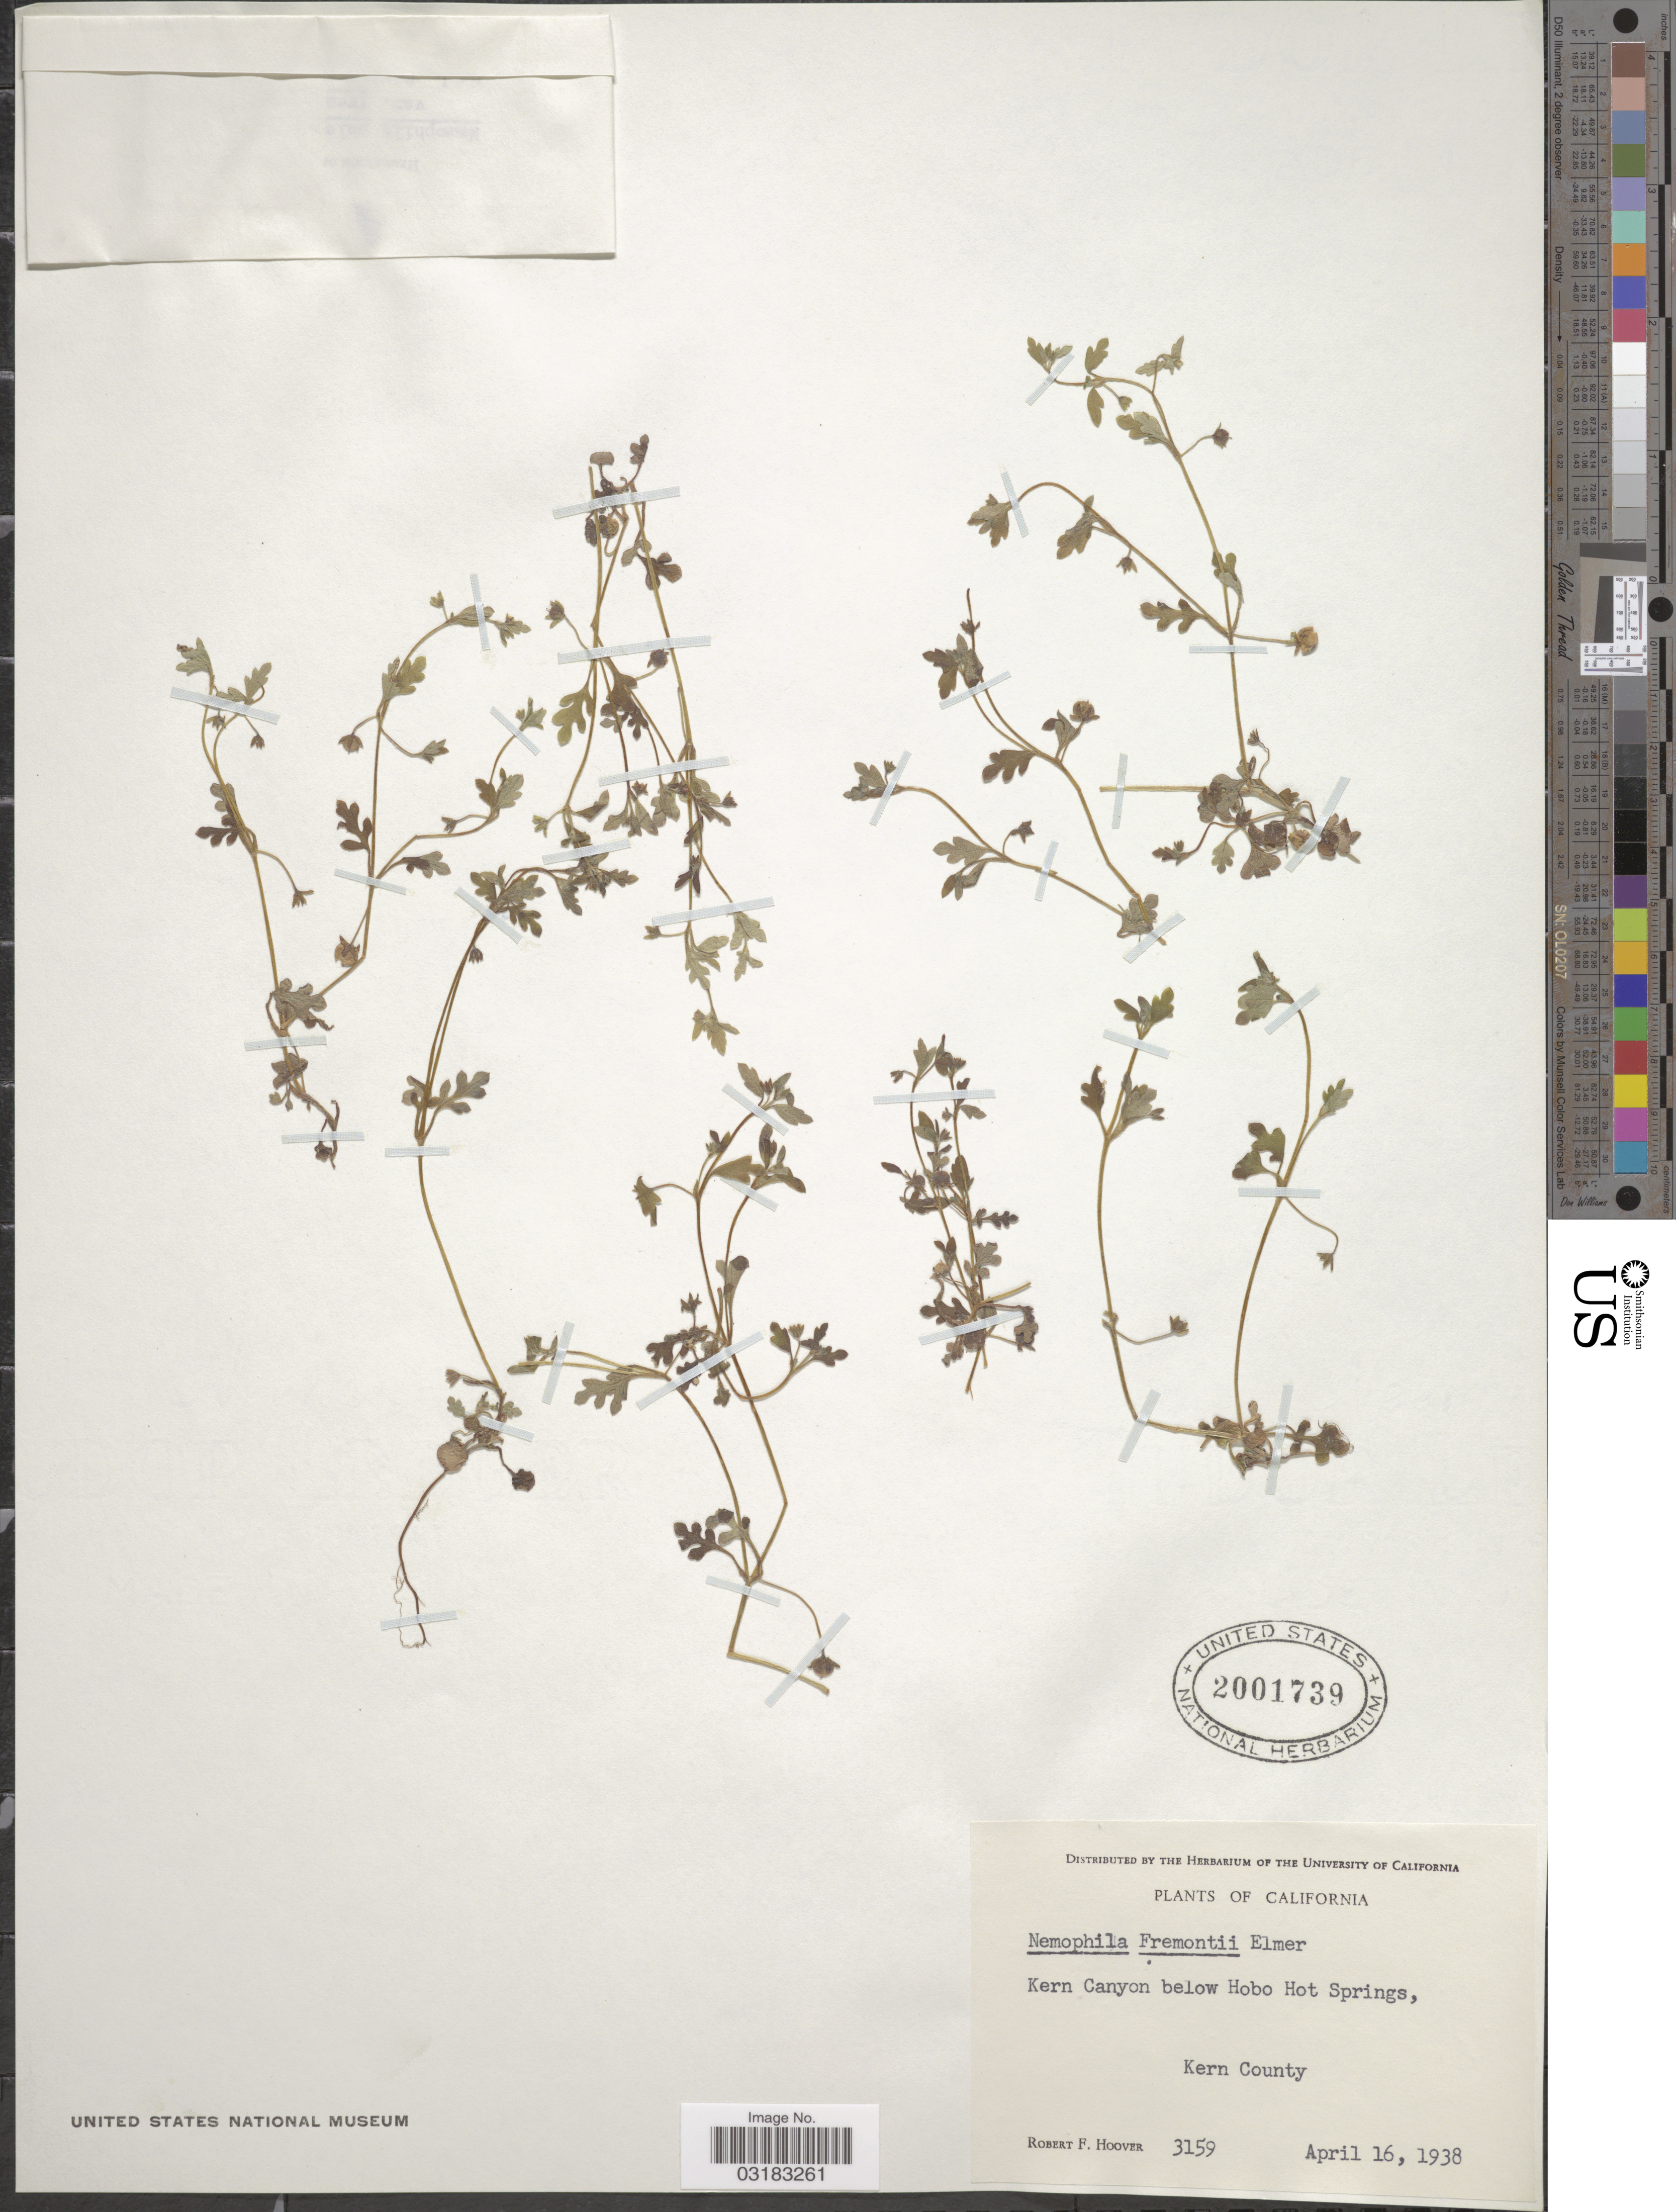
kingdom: Plantae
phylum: Tracheophyta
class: Magnoliopsida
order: Boraginales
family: Hydrophyllaceae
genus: Nemophila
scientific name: Nemophila fremontii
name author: Elmer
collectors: R. F. Hoover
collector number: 3159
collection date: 1938-04-16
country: United States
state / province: California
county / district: Kern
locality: Kern Canyon below Hobo Hot Springs, Kern County.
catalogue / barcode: US 2001739